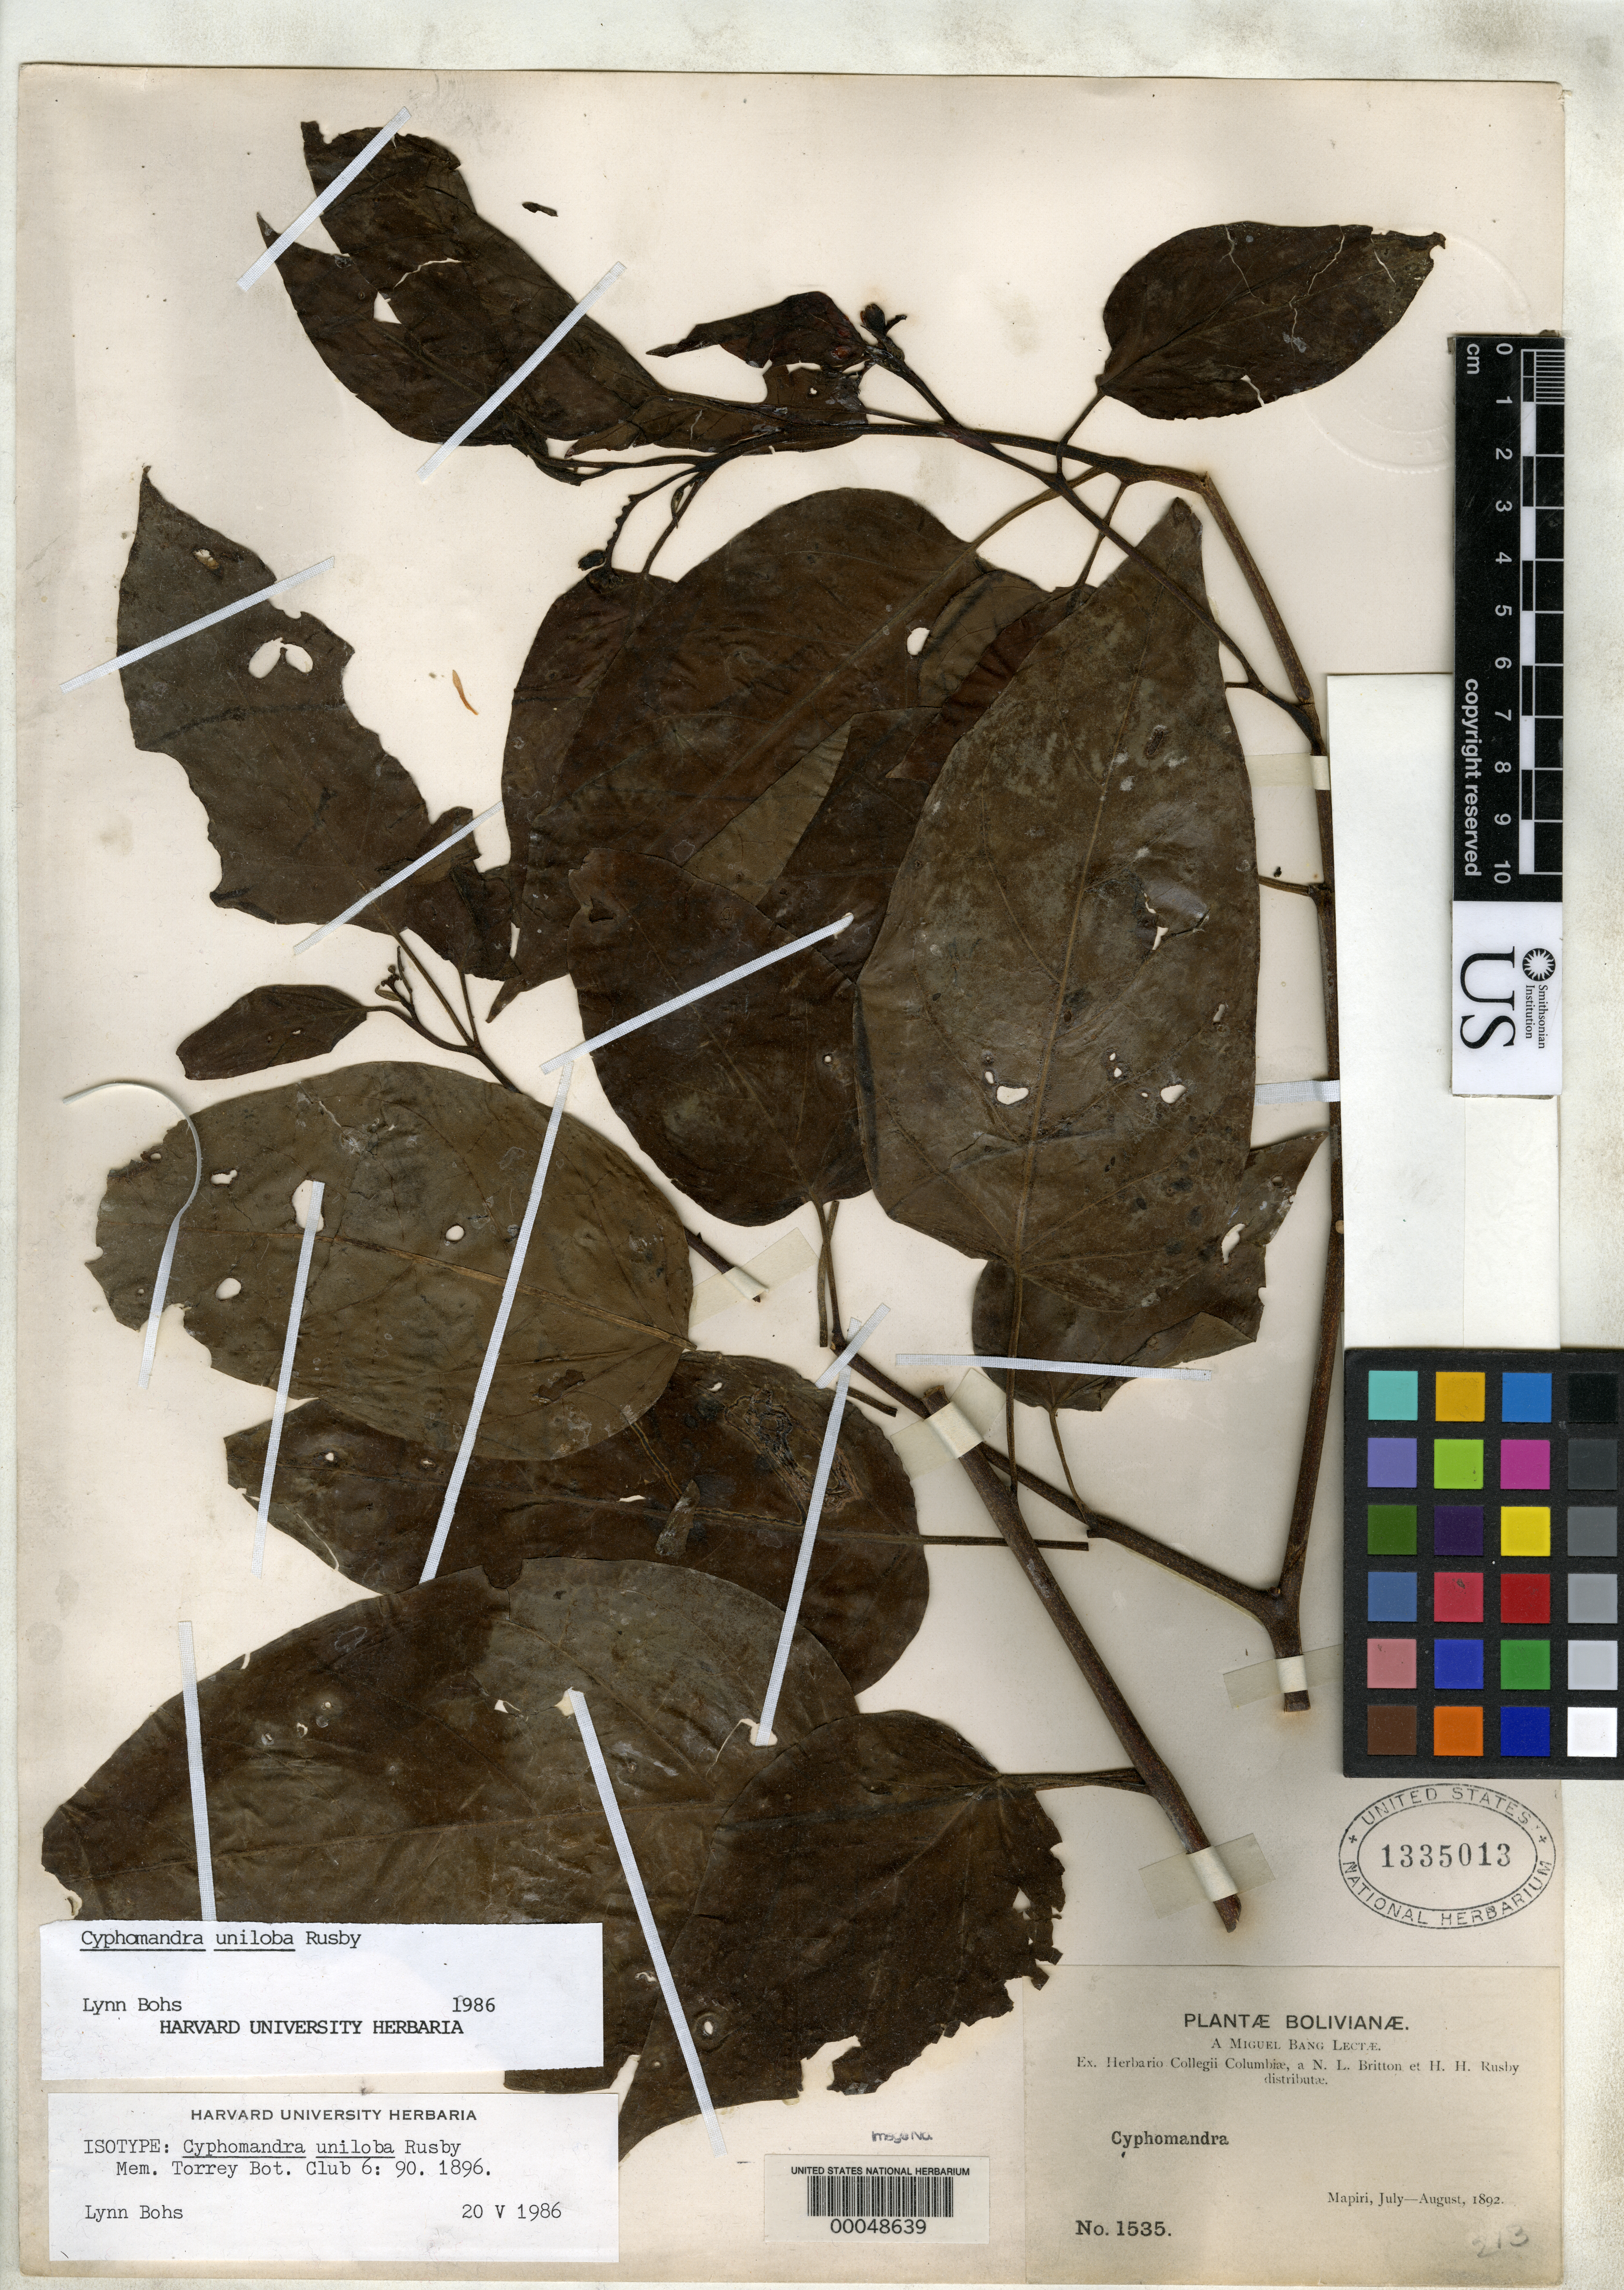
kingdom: Plantae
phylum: Tracheophyta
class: Magnoliopsida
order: Solanales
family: Solanaceae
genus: Cyphomandra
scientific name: Cyphomandra uniloba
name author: Rusby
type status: Isotype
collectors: M. Bang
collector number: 1535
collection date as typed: Jul 1892 to -- Aug 1892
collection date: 1892-07/1892-08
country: Bolivia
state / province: La Paz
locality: Mapiri.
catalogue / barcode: US 1335013